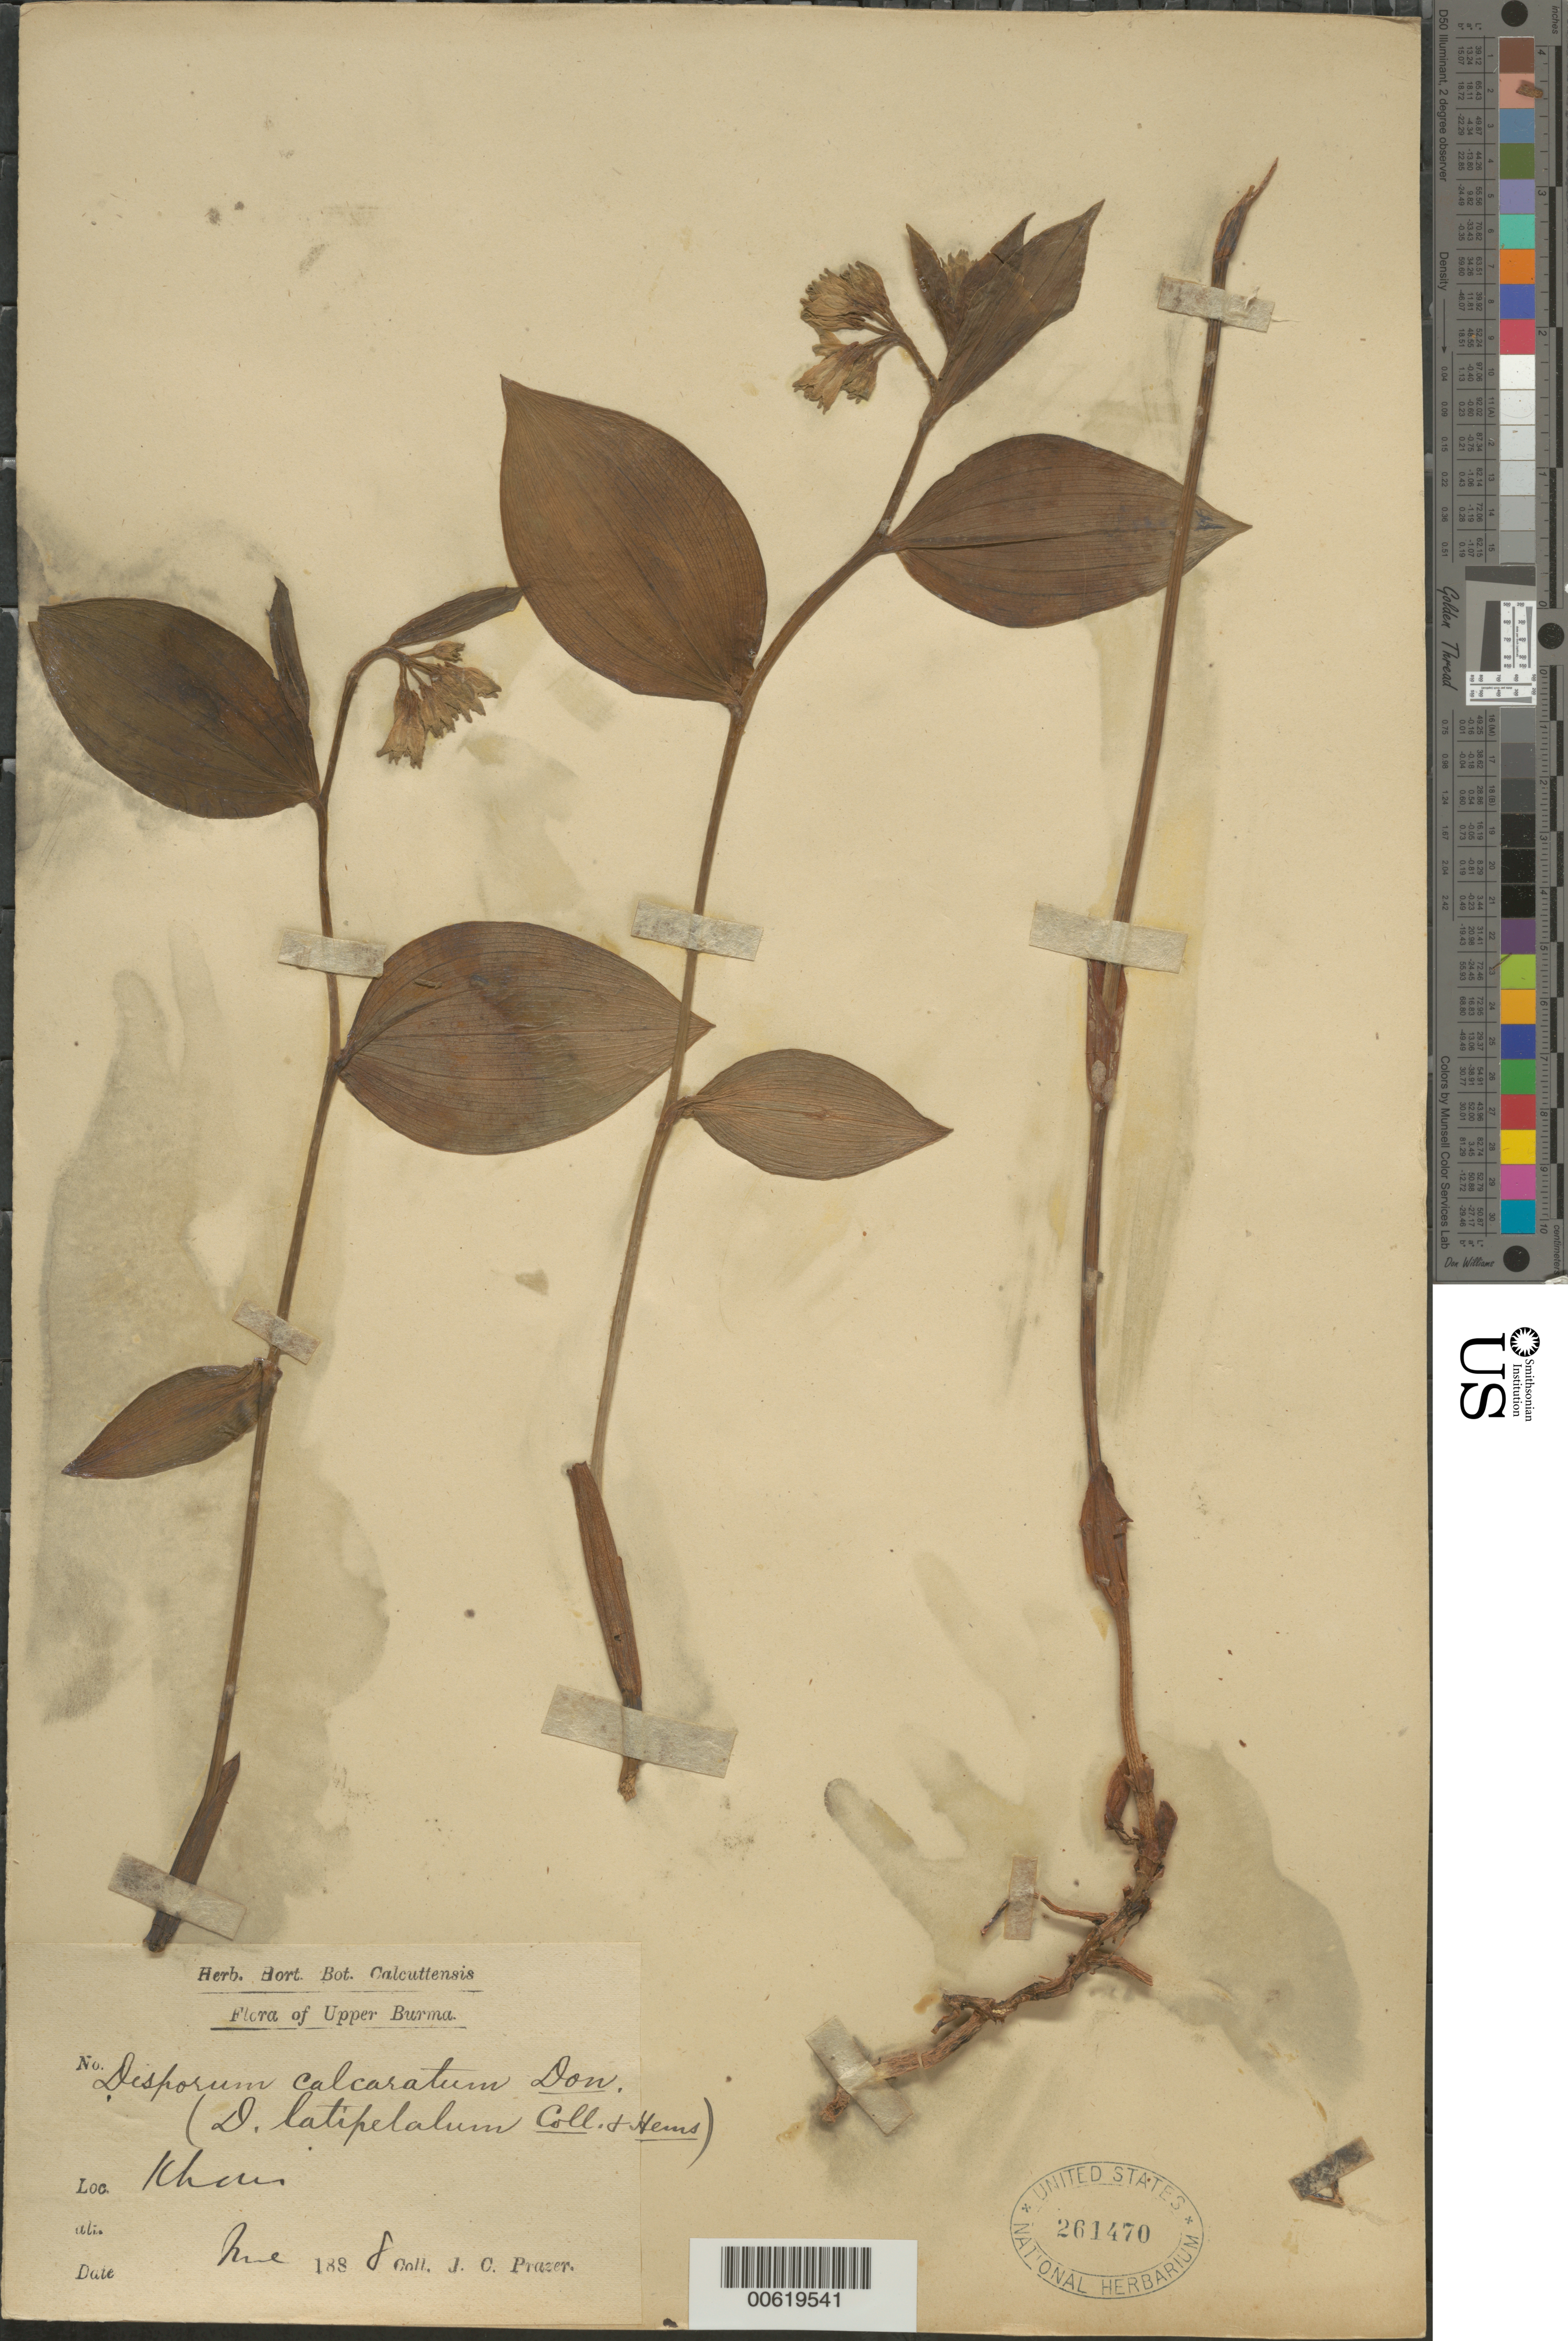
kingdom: Plantae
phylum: Tracheophyta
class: Liliopsida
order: Liliales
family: Colchicaceae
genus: Disporum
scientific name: Disporum calcaratum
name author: D. Don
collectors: J. Prazer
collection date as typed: Jun 1888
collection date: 1888-06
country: Myanmar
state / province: Kachin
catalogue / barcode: US 261470